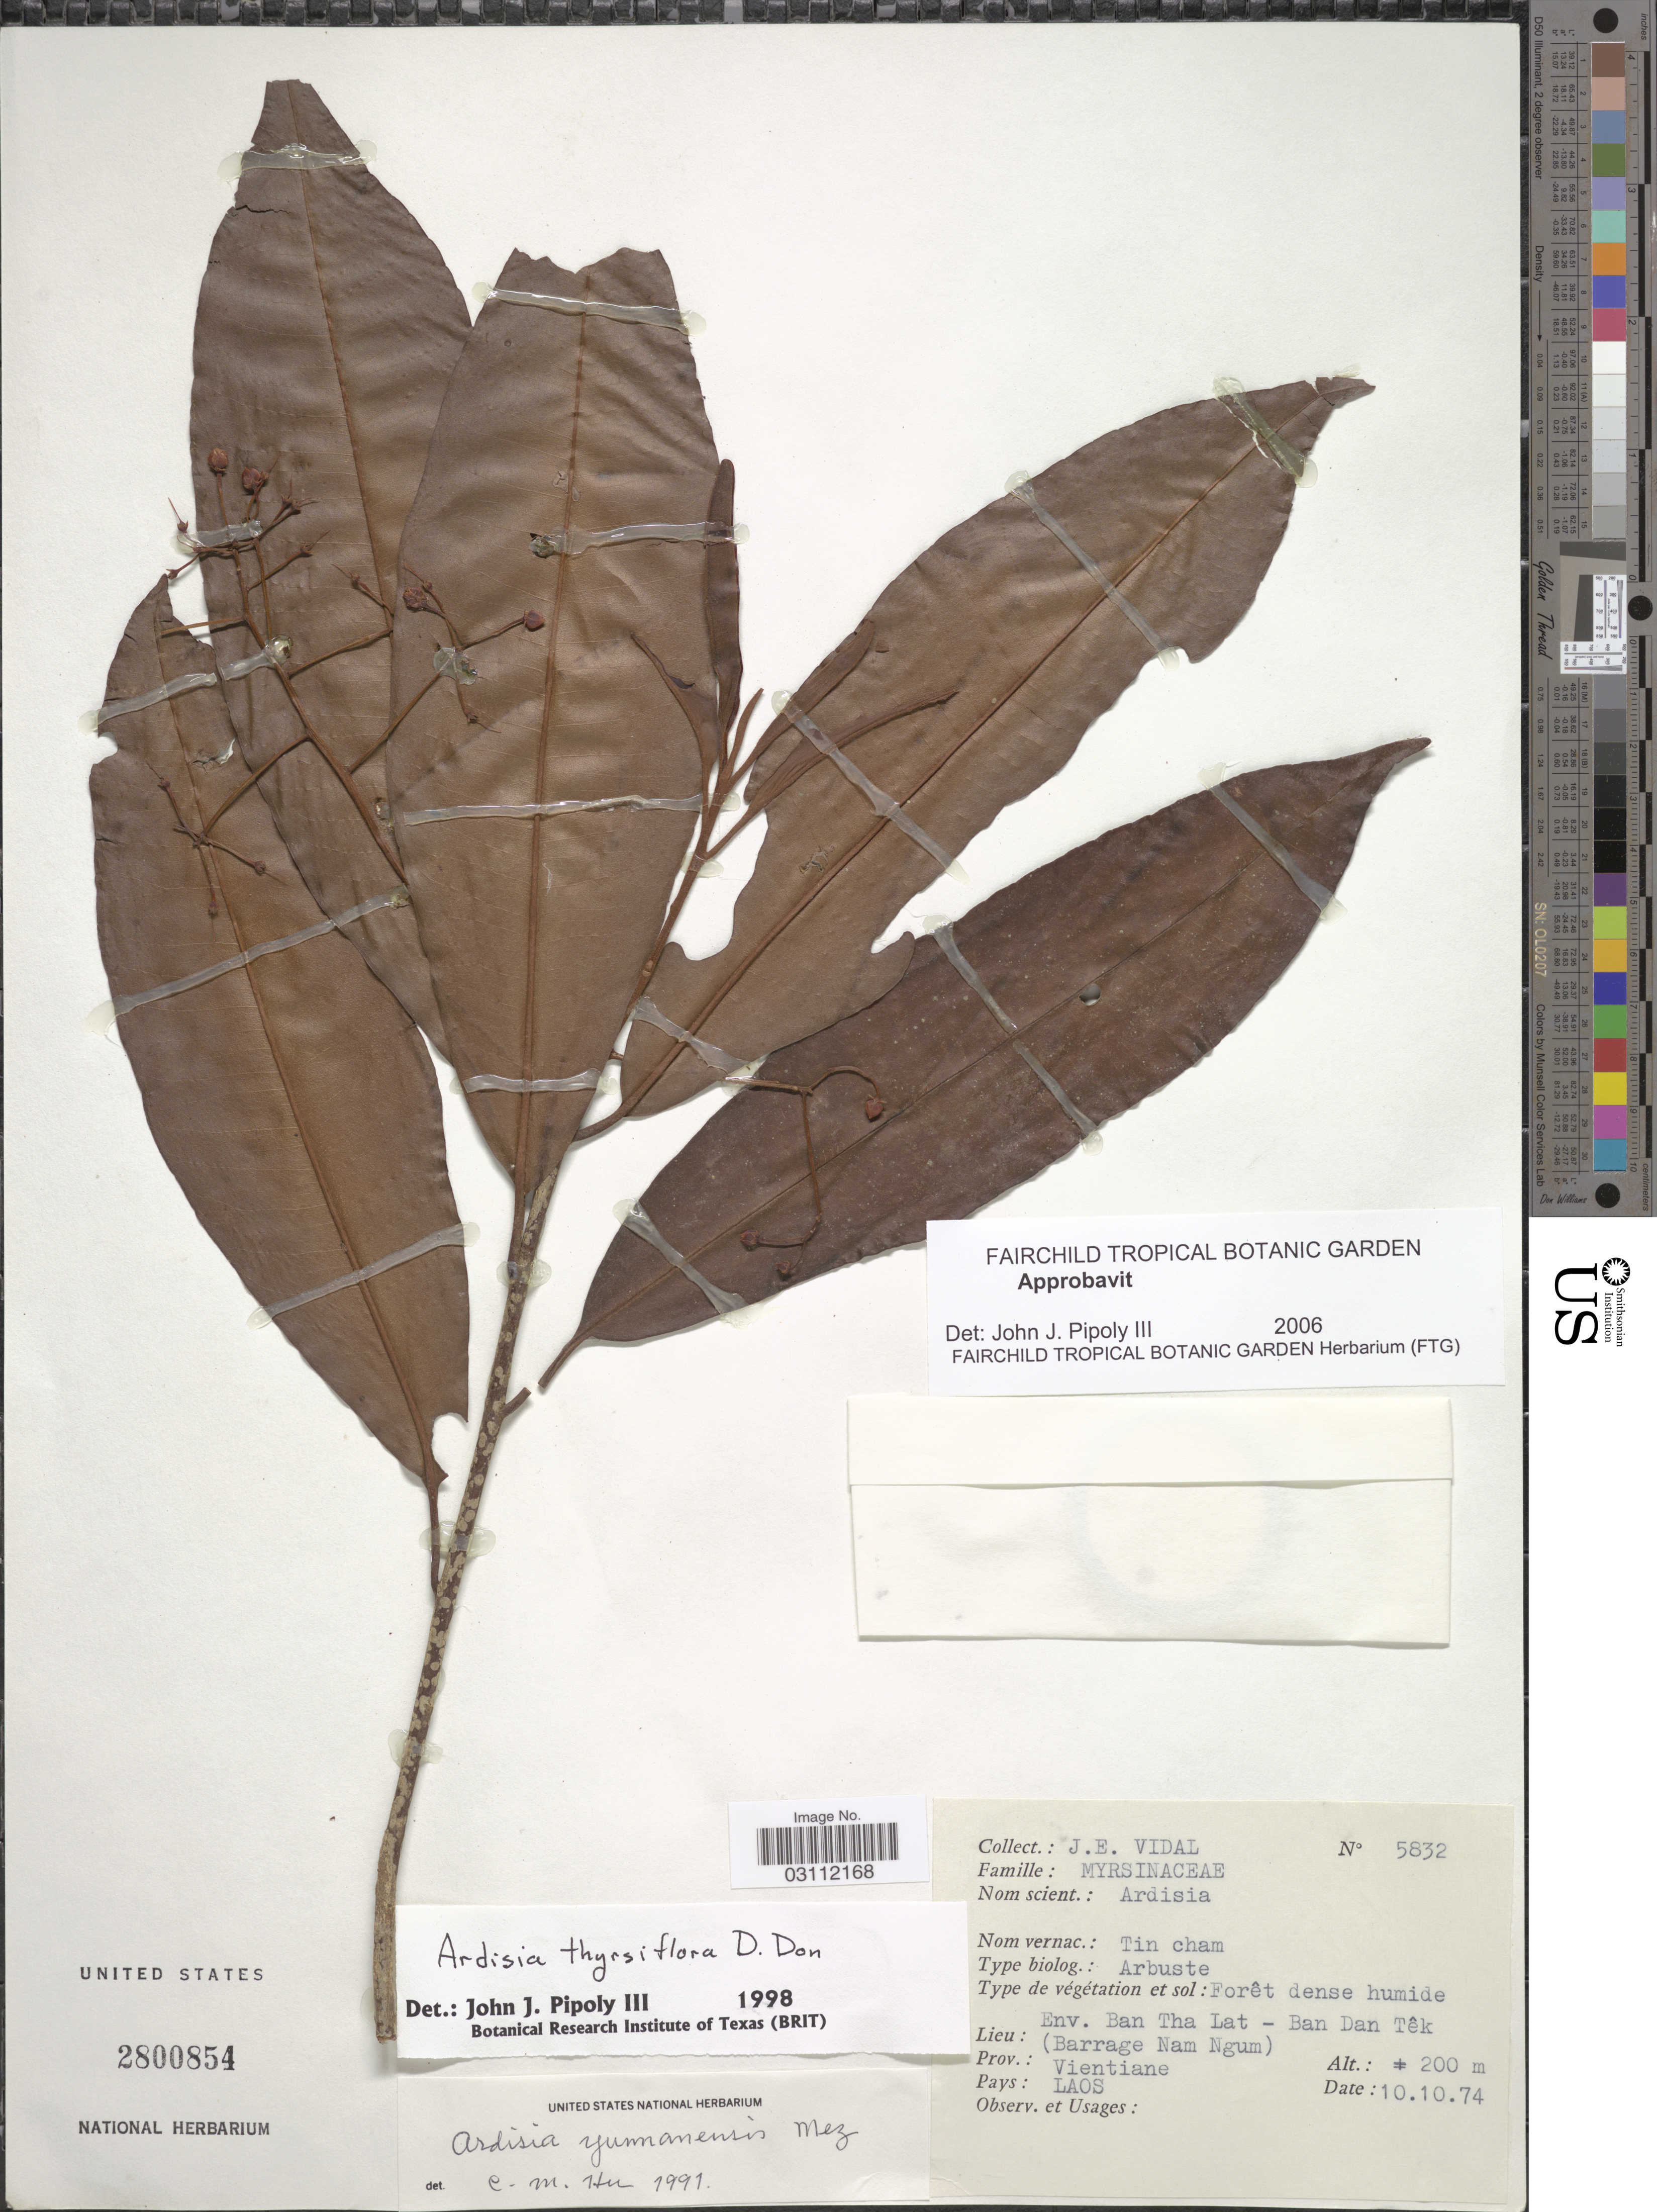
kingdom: Plantae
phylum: Tracheophyta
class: Magnoliopsida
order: Ericales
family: Primulaceae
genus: Ardisia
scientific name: Ardisia thyrsiflora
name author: D. Don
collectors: J. E. Vidal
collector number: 5832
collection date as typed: Transcribed d/m/y: 10/10/74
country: Laos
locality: Env. Ban Tha Lat - Ban Dan Têk (Barrage Nam Ngum). Prov.: Vientiane.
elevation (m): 200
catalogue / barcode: US 2800854